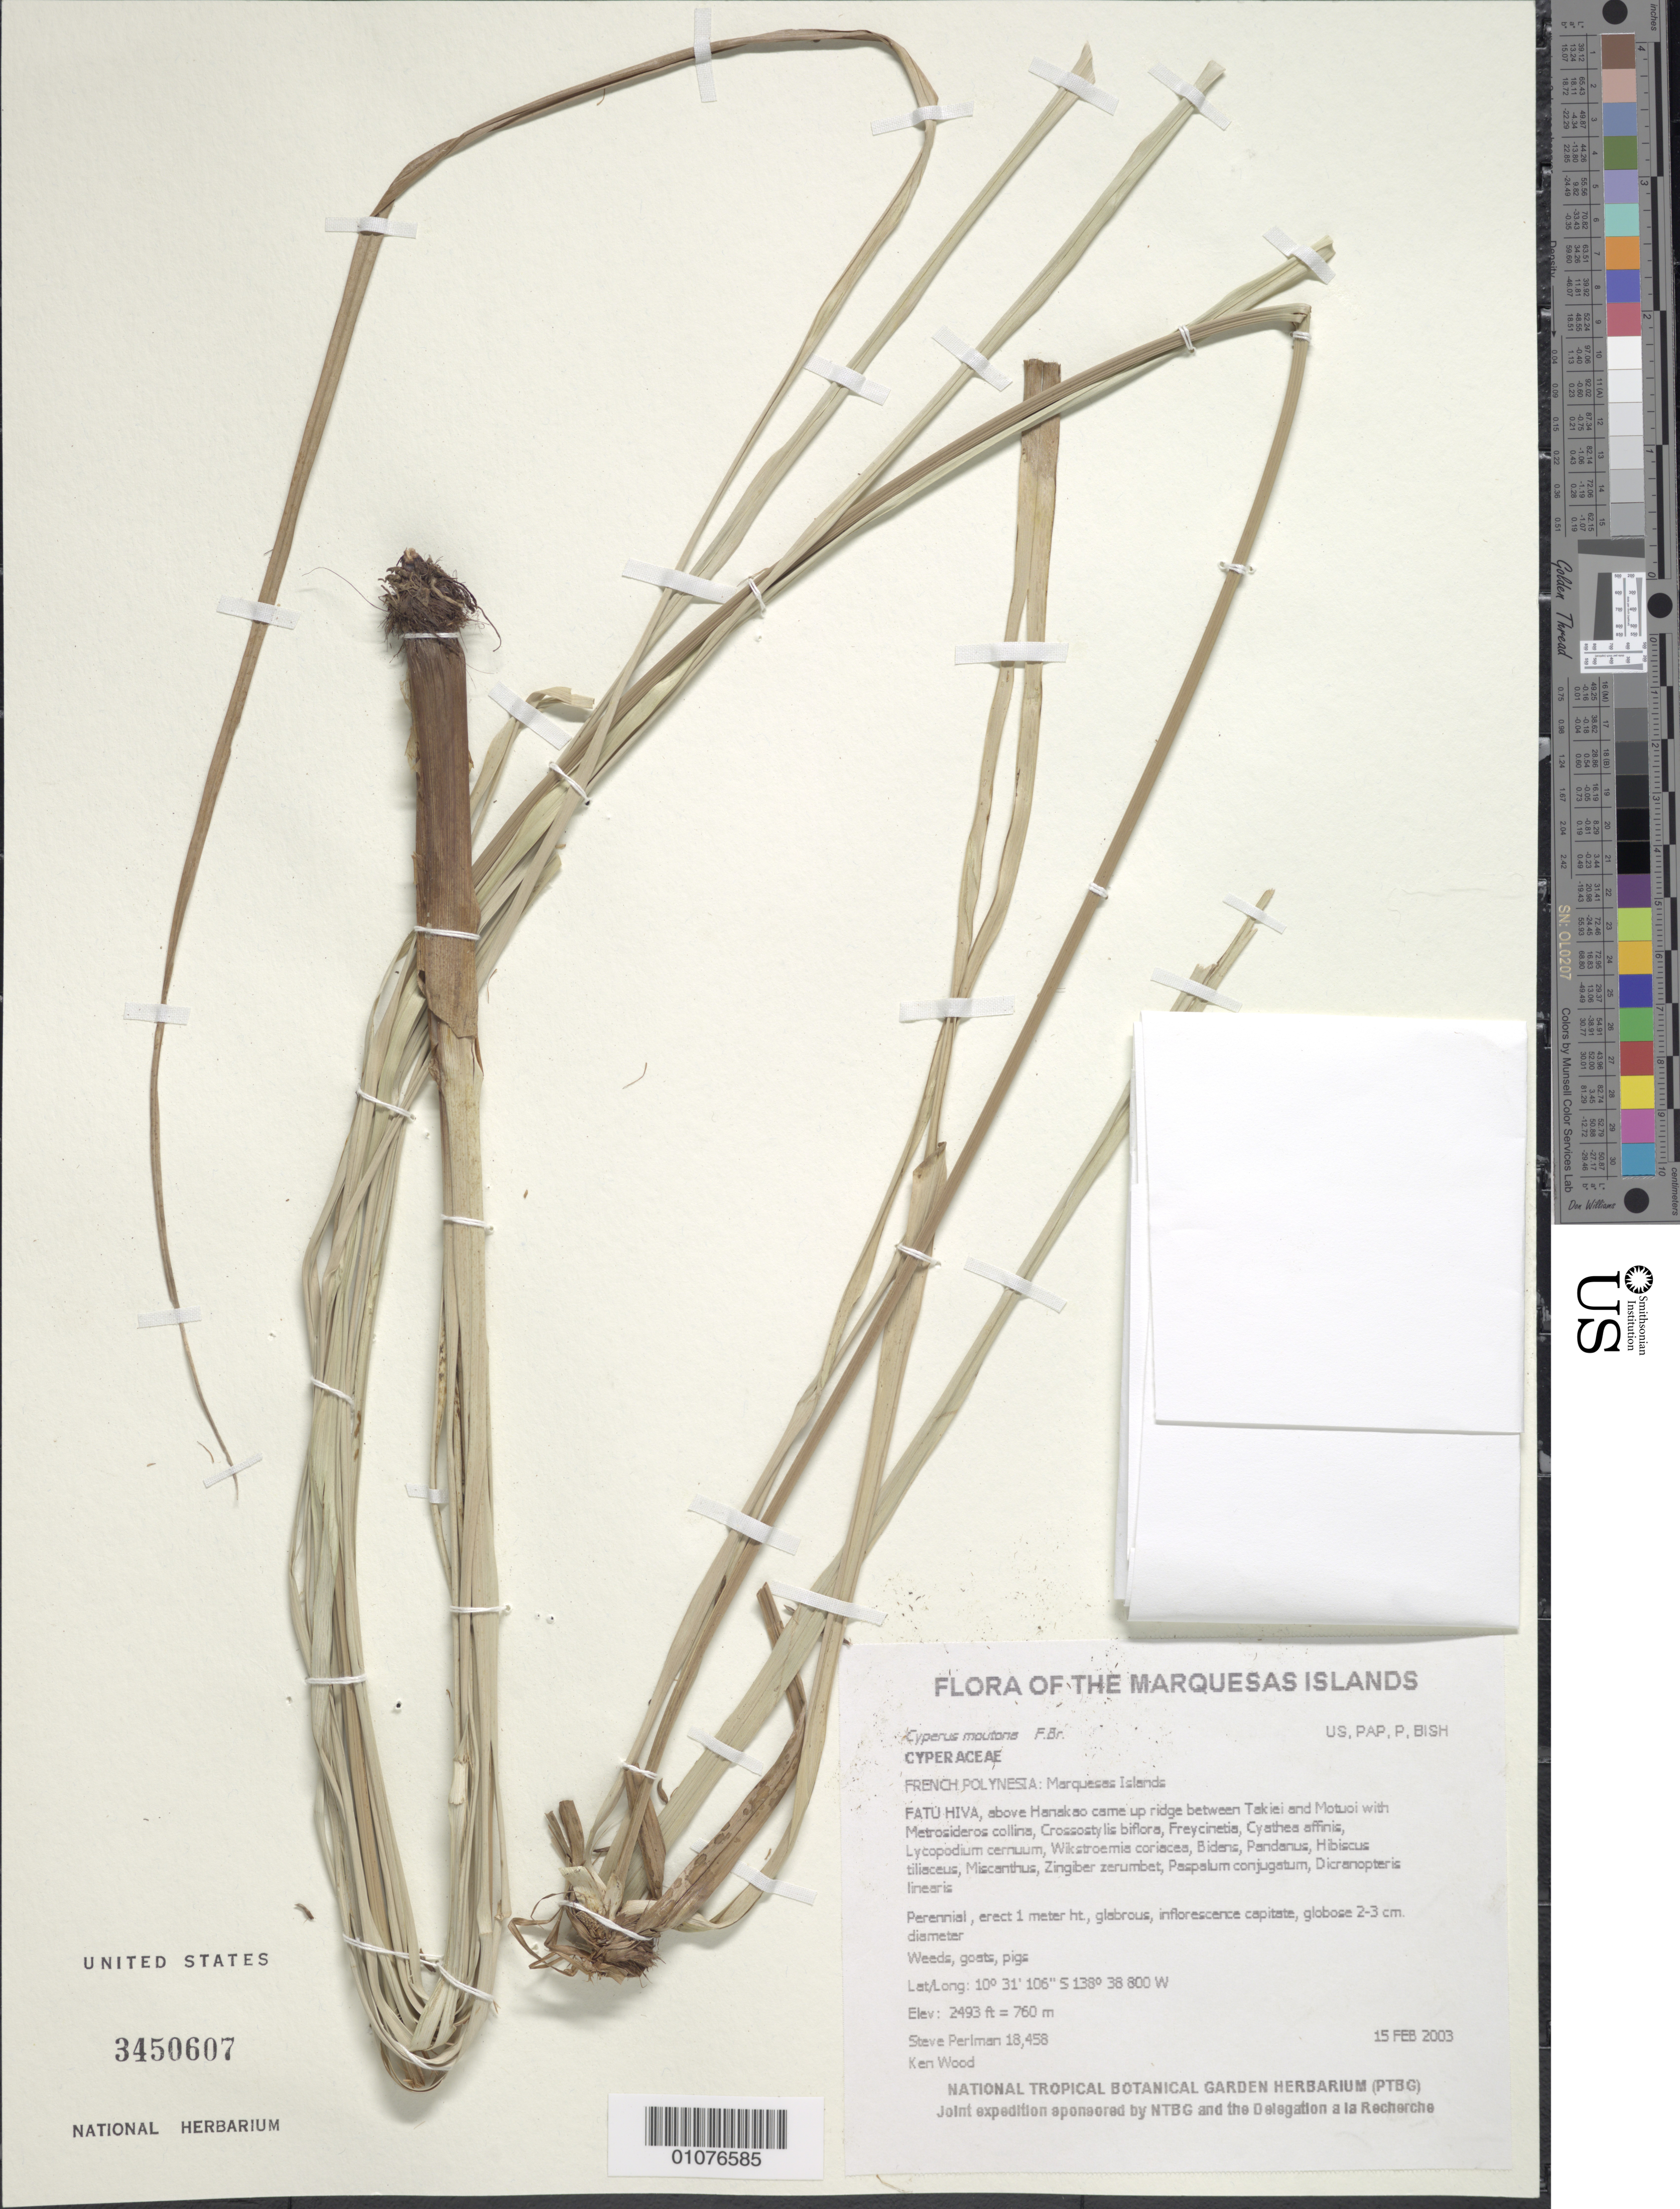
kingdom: Plantae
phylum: Tracheophyta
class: Liliopsida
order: Poales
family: Cyperaceae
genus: Cyperus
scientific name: Cyperus moutona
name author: F. Br.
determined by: Lorence, David H., (PTBG), National Tropical Botanical Garden (UNITED STATES)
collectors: S. P. Perlman & K. R. Wood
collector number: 18458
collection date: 2003-02-15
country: French Polynesia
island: Fatu Hiva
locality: Above Hanakao, came up ridge between Takiei and Motuoi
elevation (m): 760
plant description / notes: Weeds, goats, pigs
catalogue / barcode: US 3450607